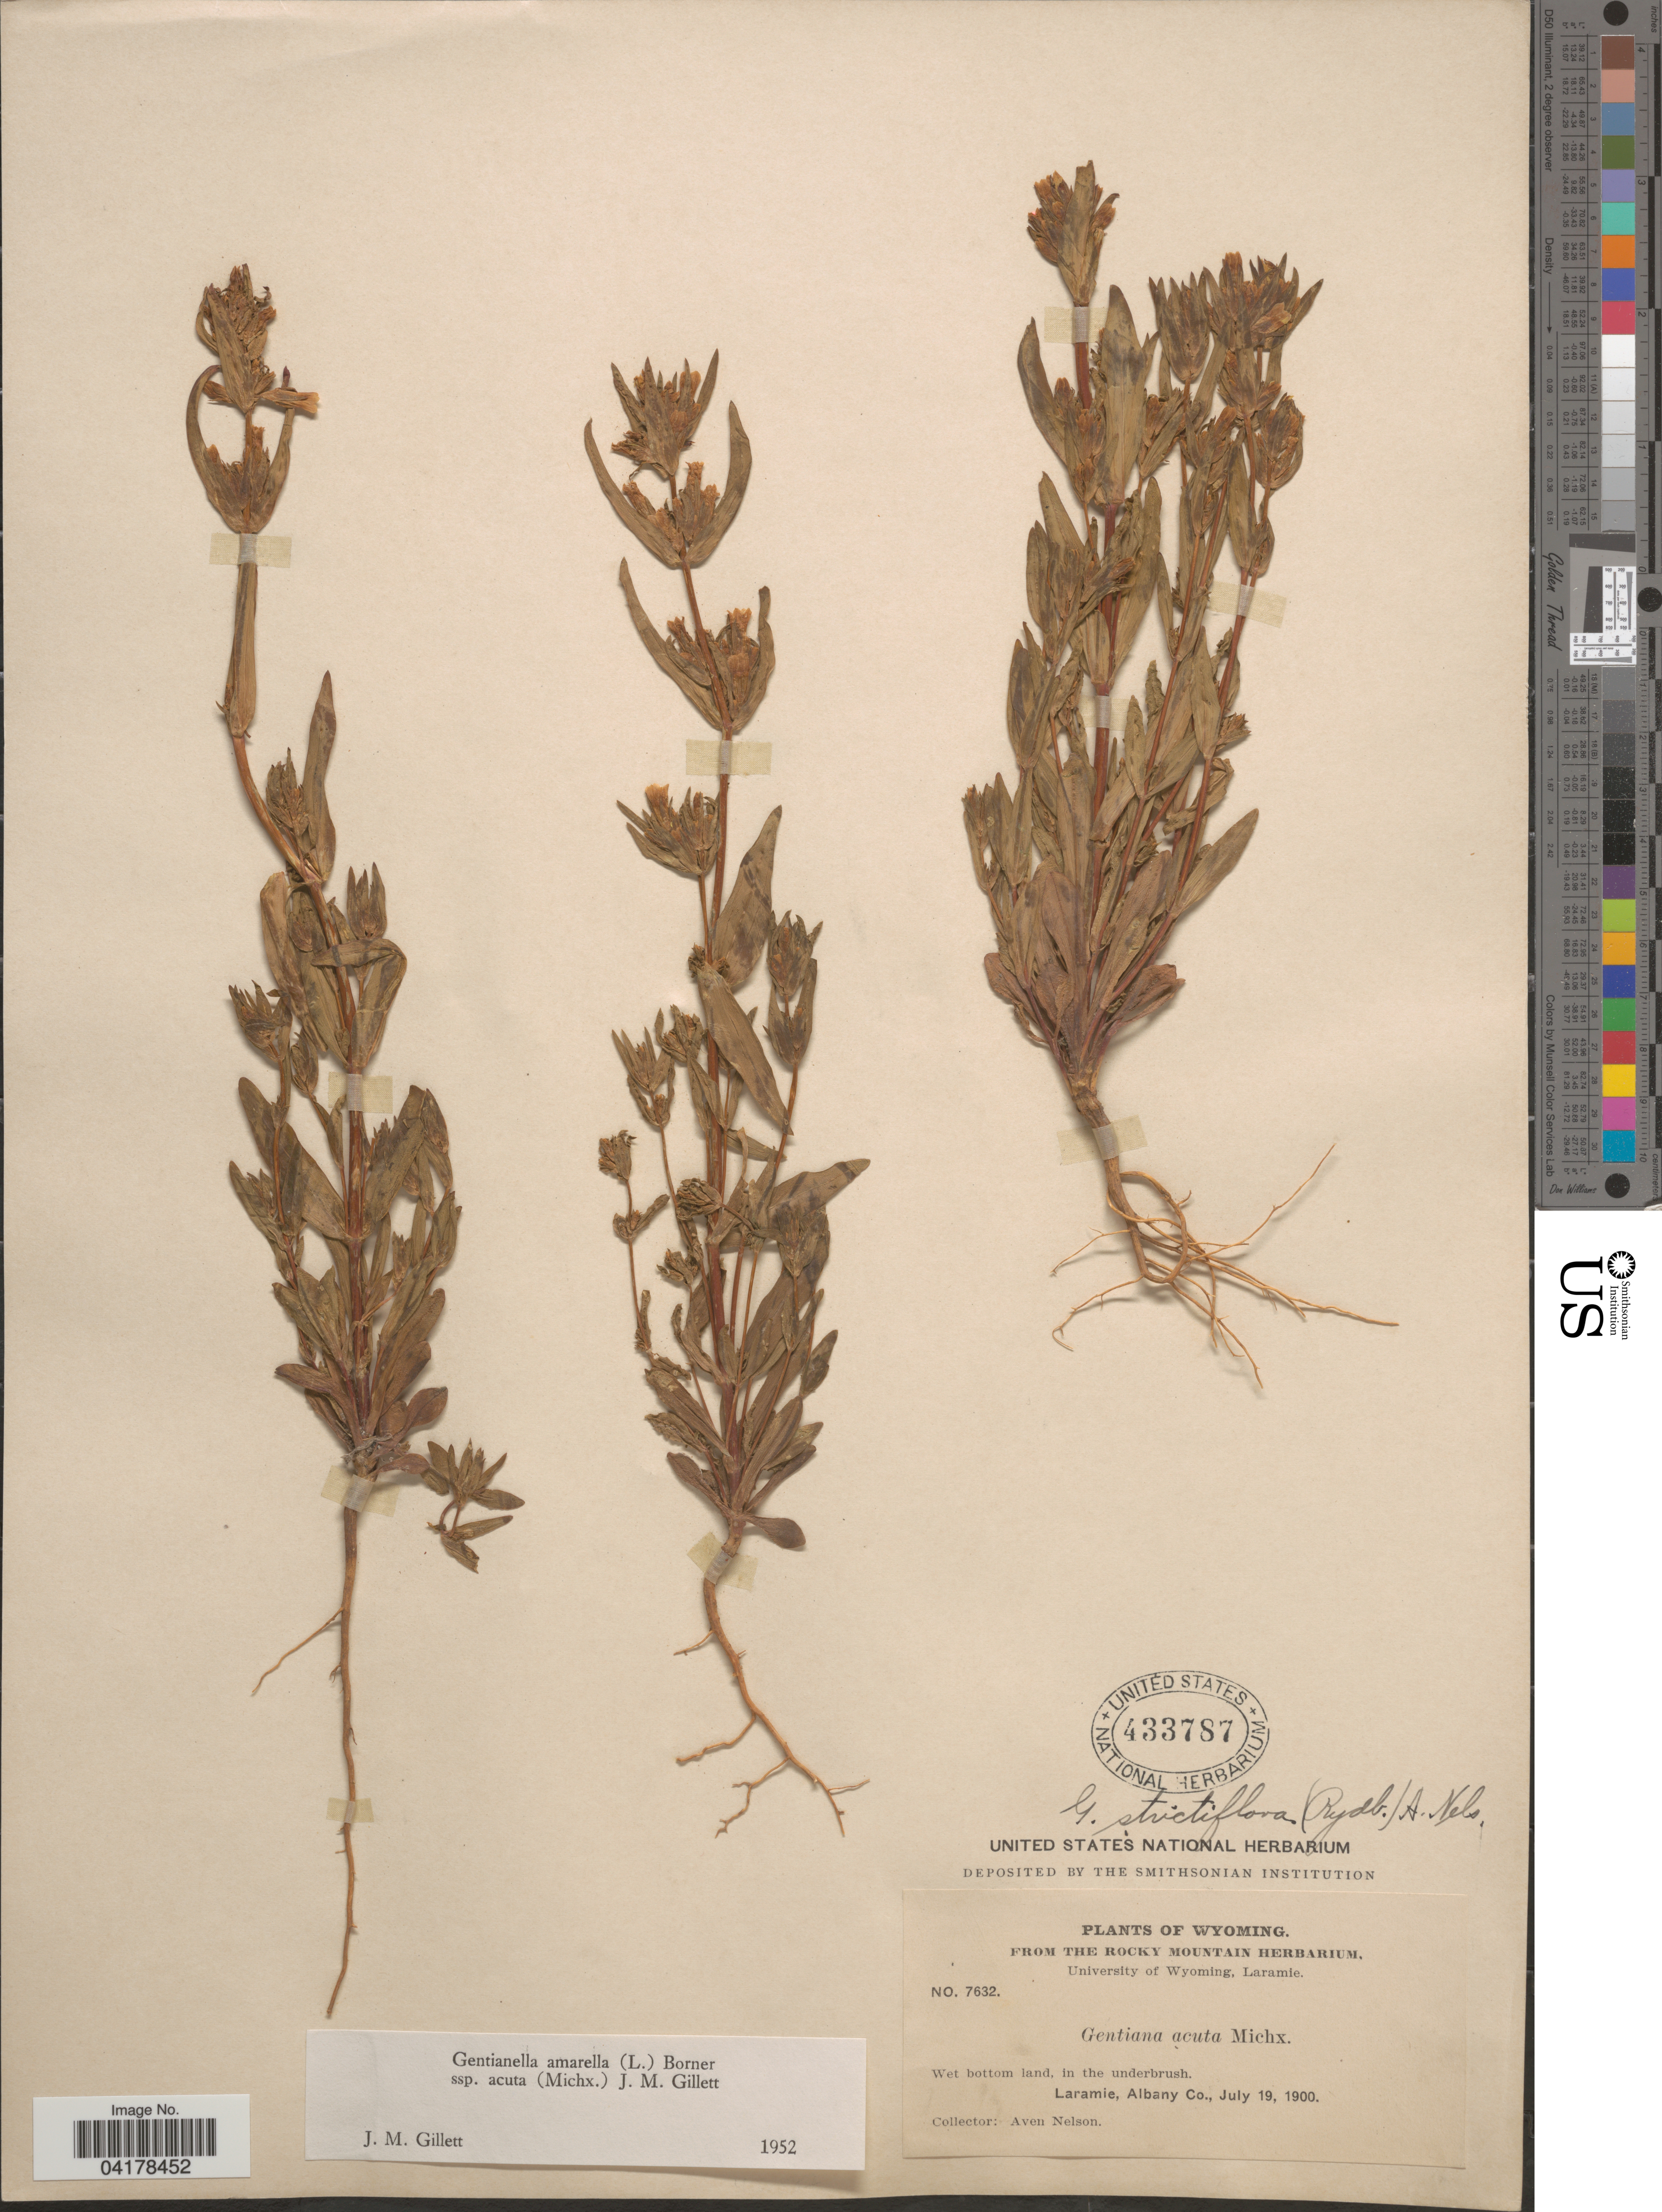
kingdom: Plantae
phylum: Tracheophyta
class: Magnoliopsida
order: Gentianales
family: Gentianaceae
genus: Gentianella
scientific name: Gentianella amarella subsp. acuta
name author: (Michx.) J.M. Gillett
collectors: A. Nelson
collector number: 7632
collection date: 1900-07-19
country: United States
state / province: Wyoming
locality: Laramie, Albany Co.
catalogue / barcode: US 433787